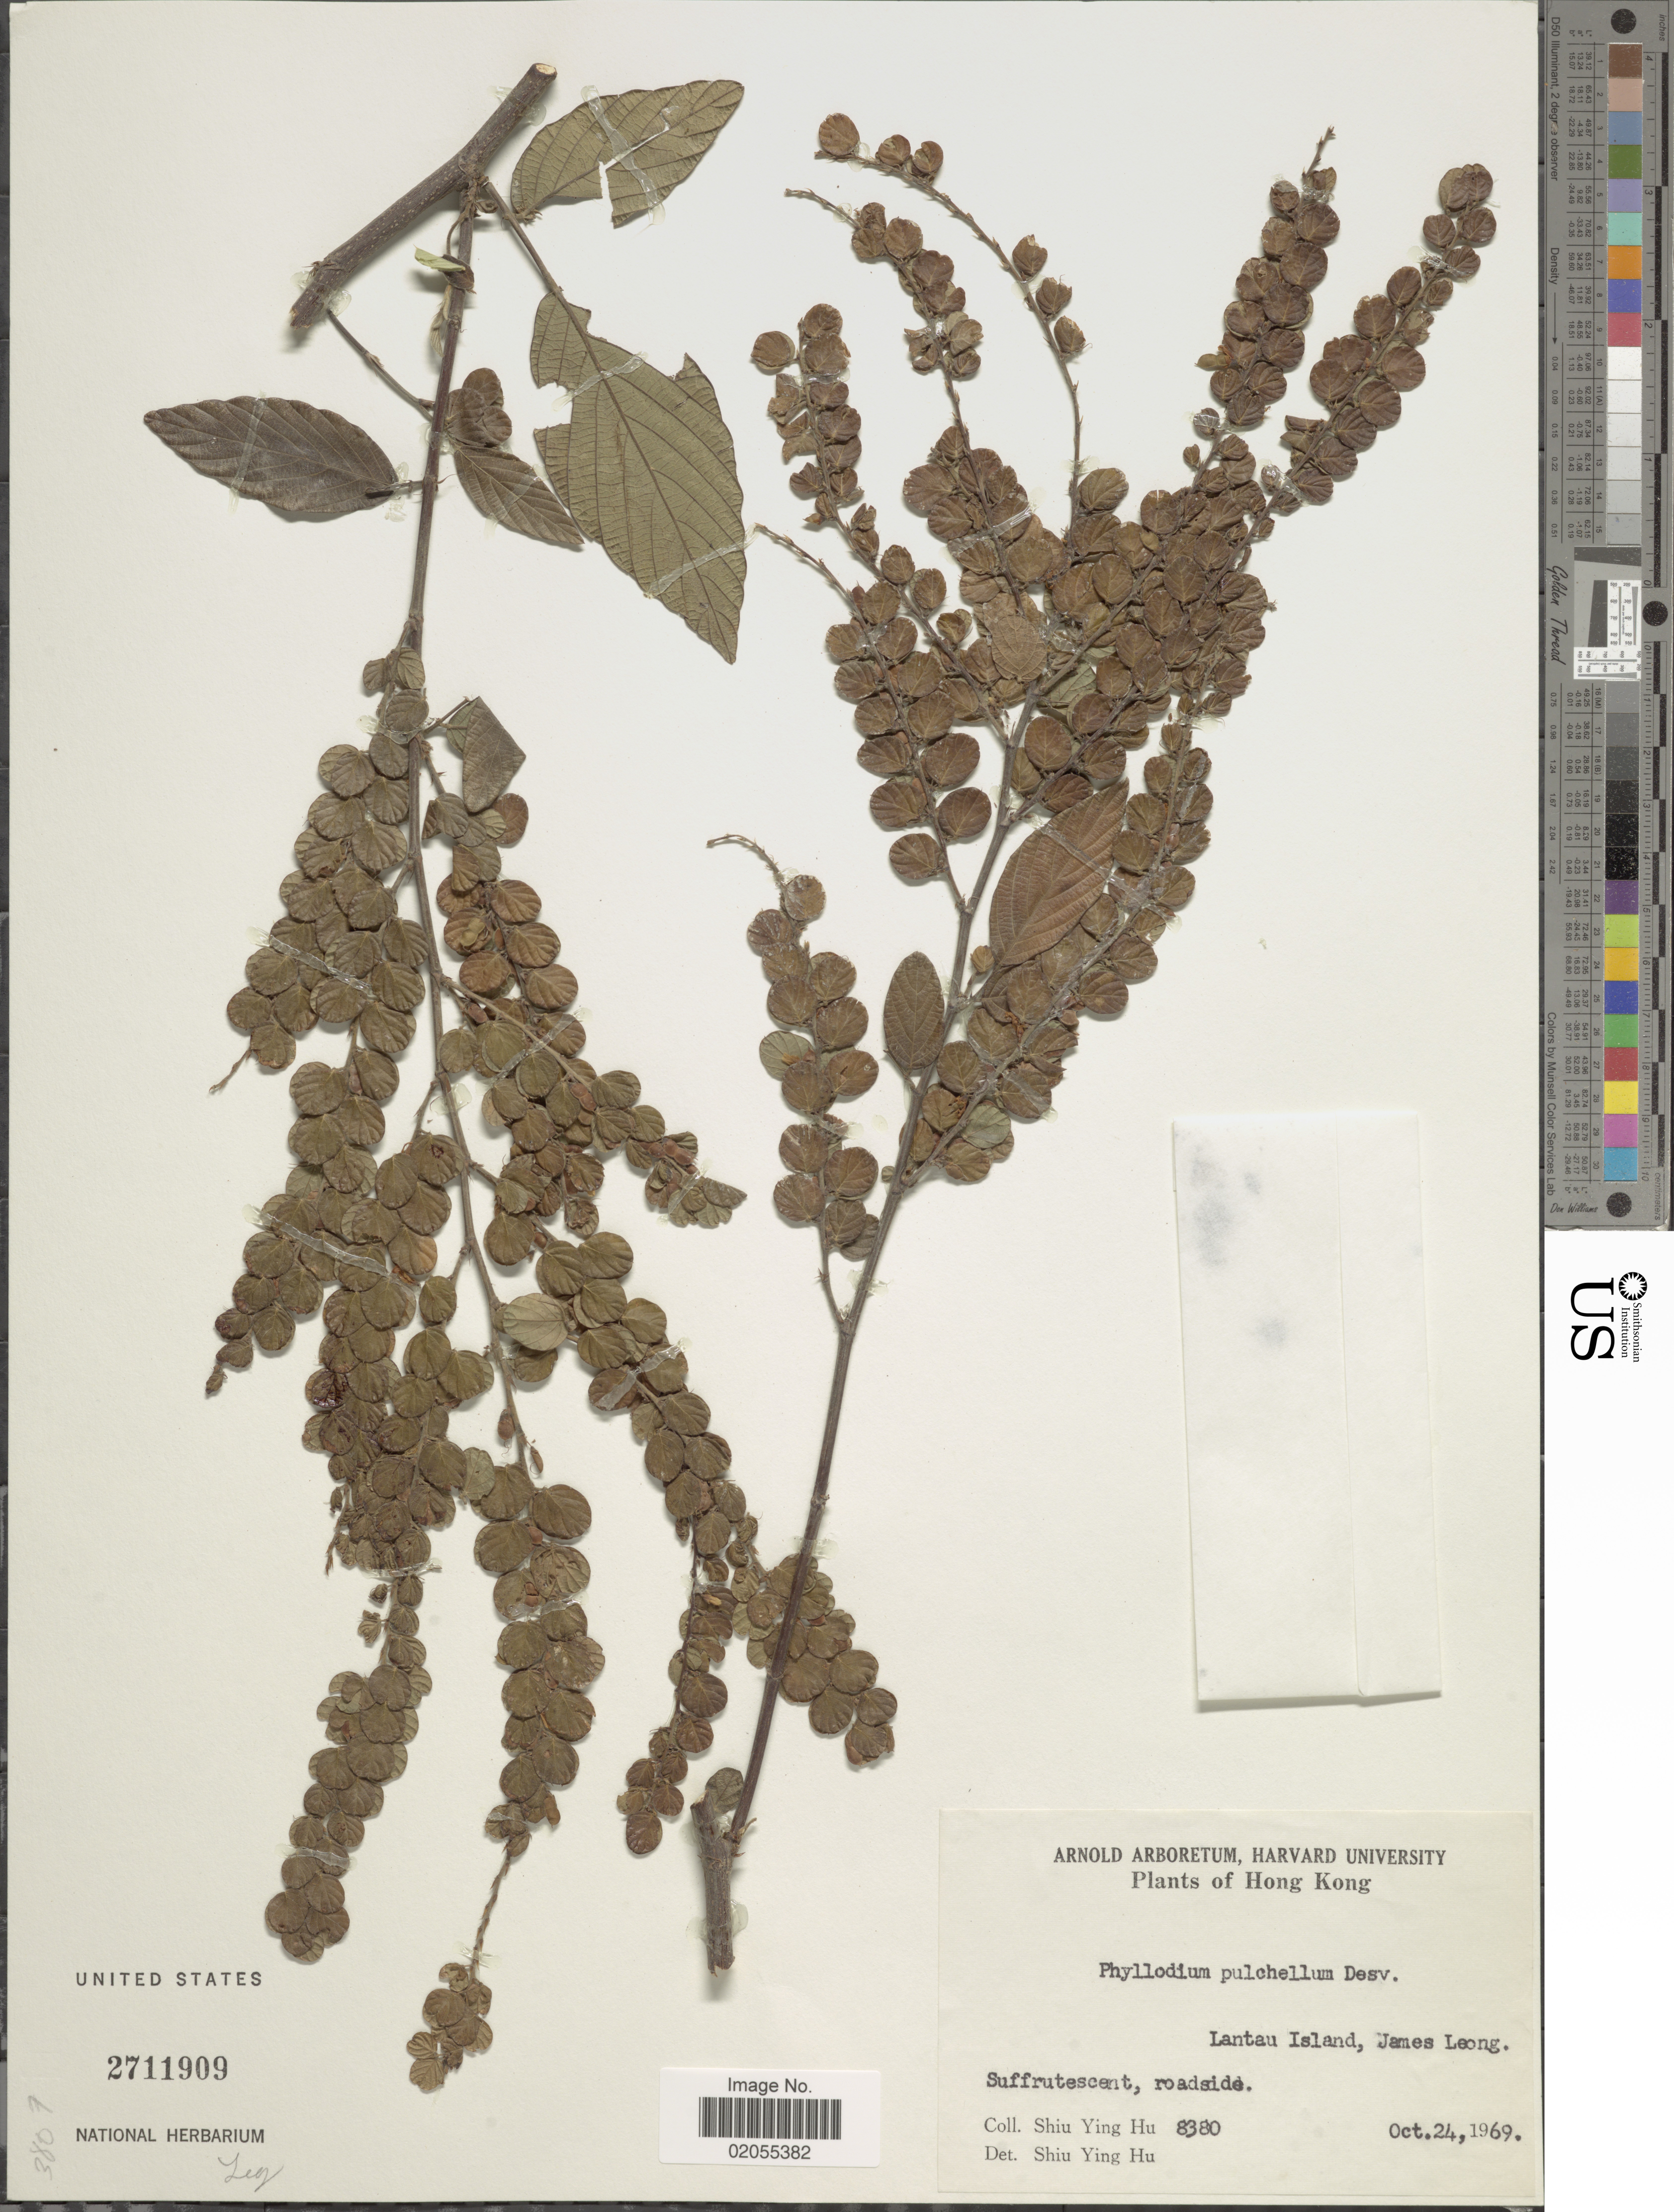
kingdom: Plantae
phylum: Tracheophyta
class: Magnoliopsida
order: Fabales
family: Fabaceae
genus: Phyllodium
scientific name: Phyllodium pulchellum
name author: (L.) Desv.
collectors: S. Y. Hu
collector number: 8380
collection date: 1969-10-24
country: China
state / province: Hong Kong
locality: Lantau Island, James Leong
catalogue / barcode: US 2711909